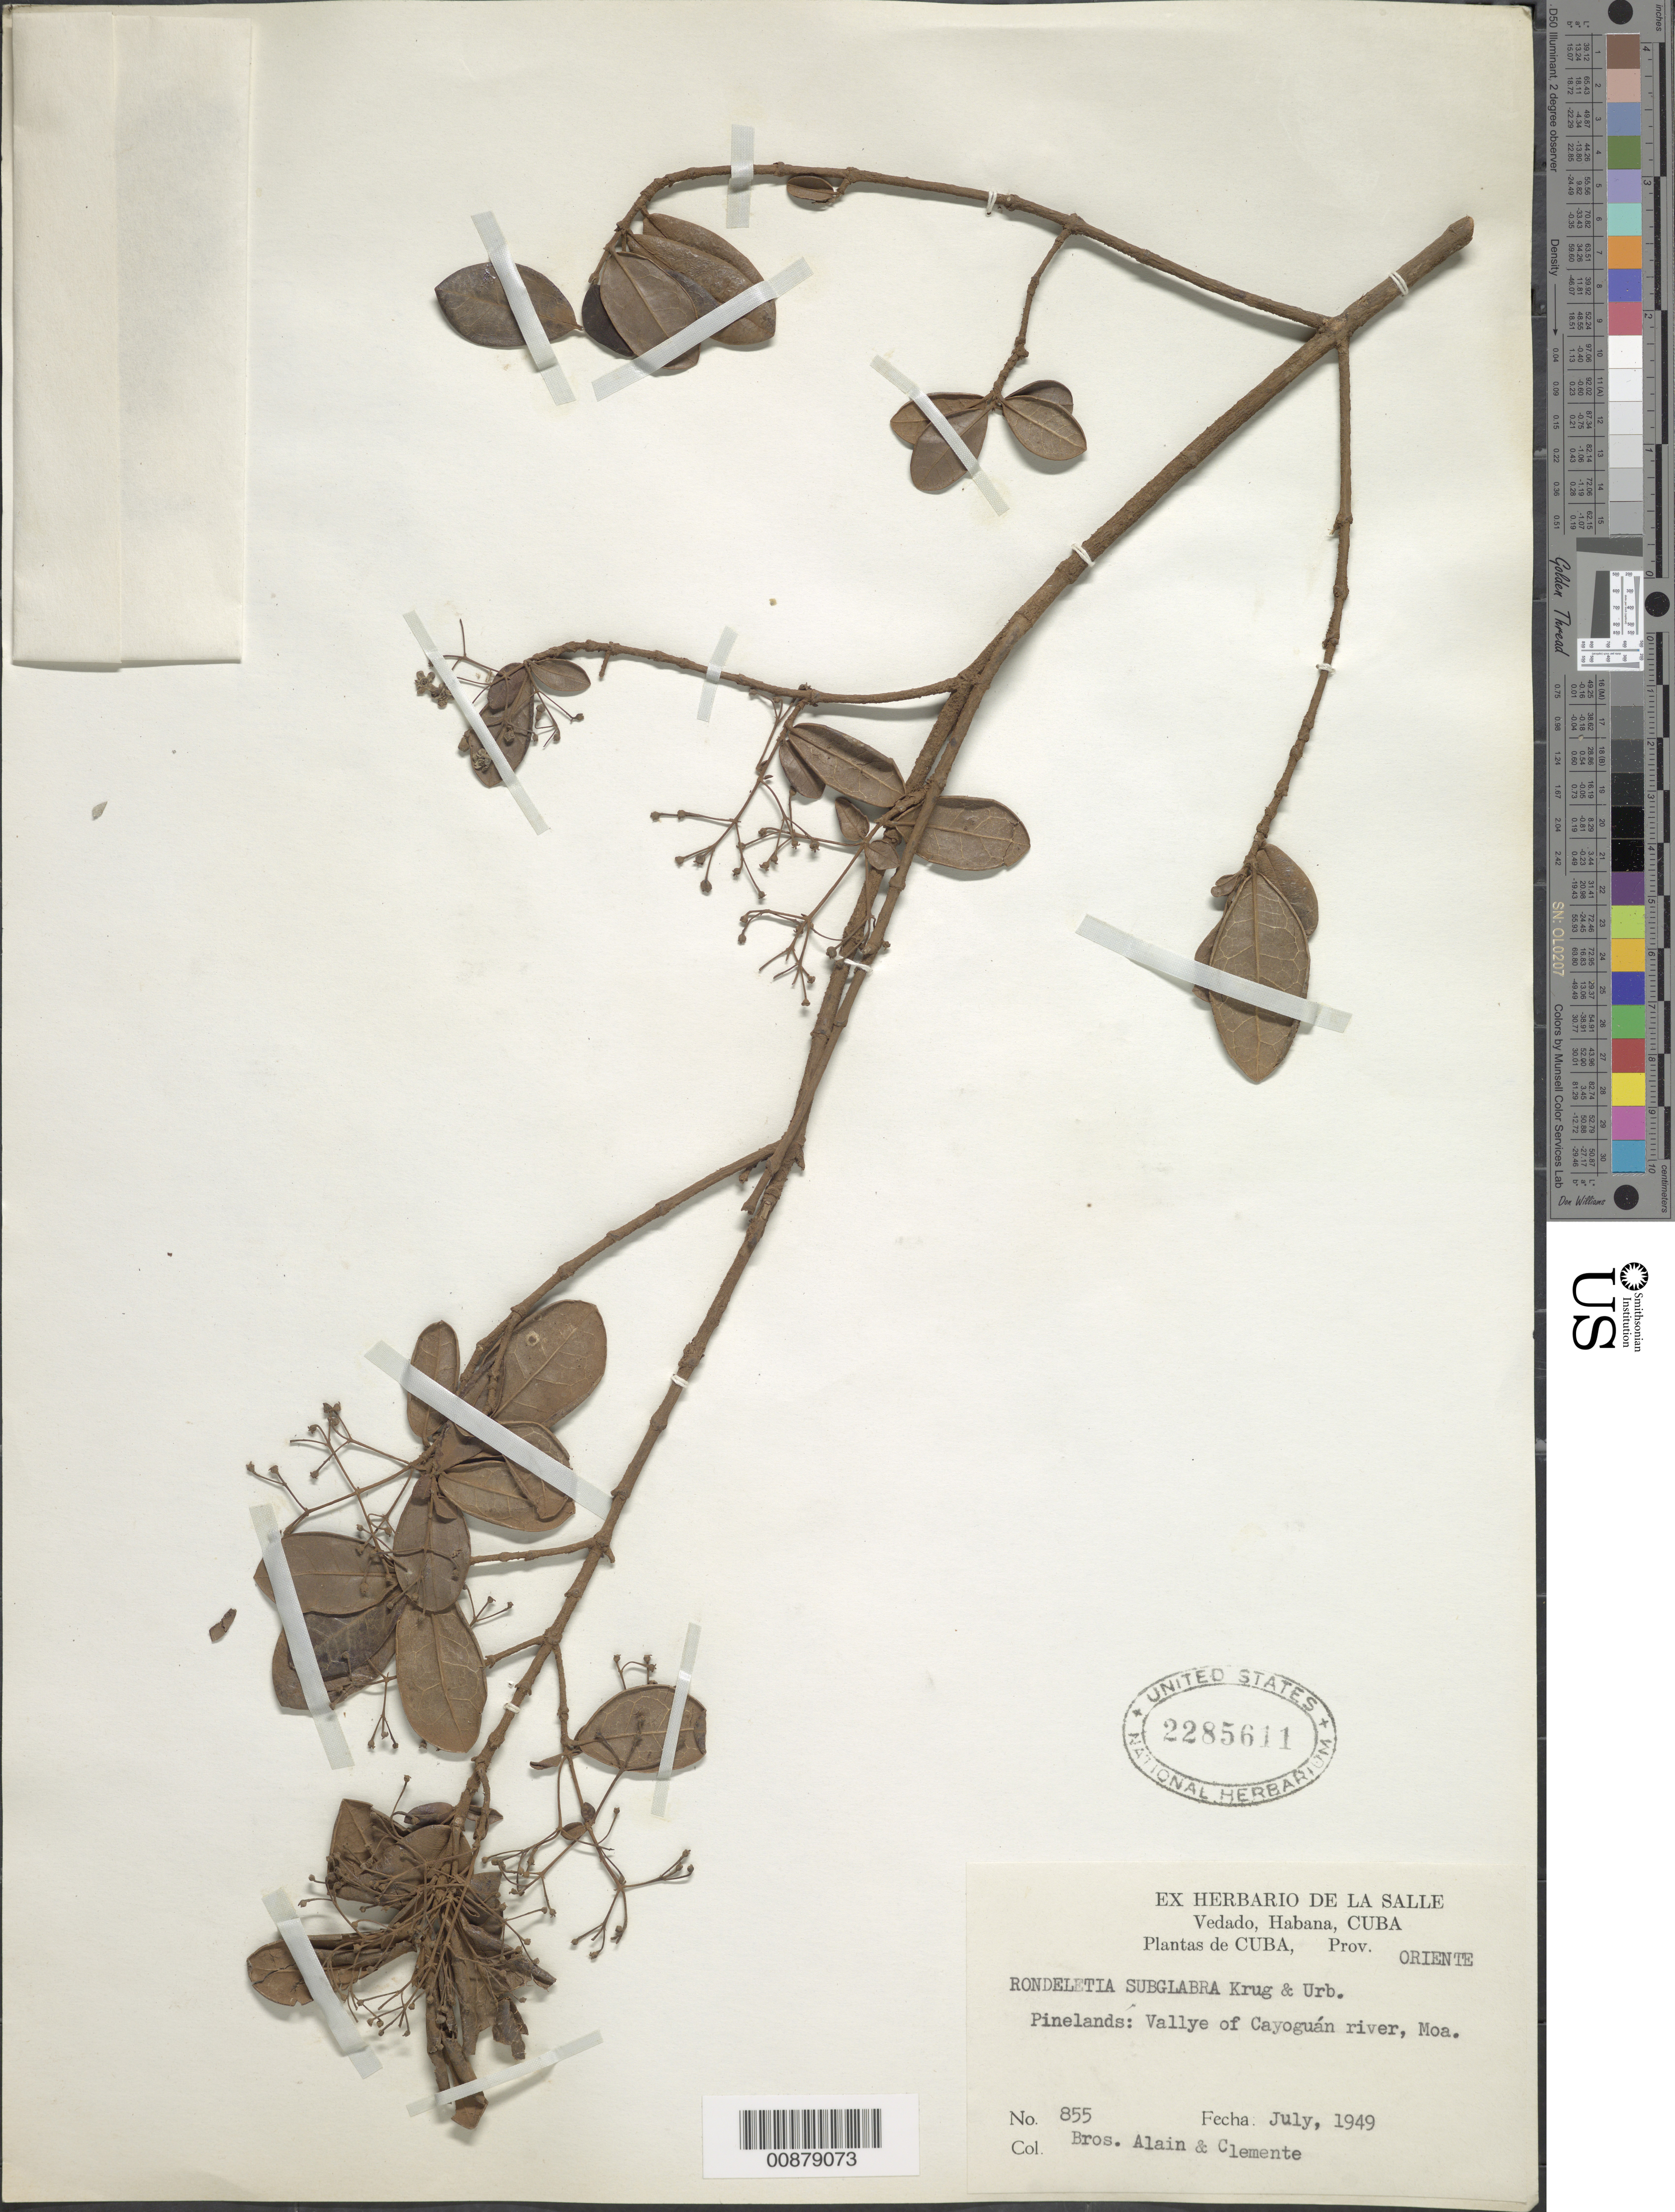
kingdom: Plantae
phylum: Tracheophyta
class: Magnoliopsida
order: Gentianales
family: Rubiaceae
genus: Rondeletia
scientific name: Rondeletia subglabra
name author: Krug & Urb.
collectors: A. H. Liogier & Bro. Clemente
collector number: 855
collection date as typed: Jul 1949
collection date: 1949-07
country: Cuba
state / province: Holguín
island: Cuba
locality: Valley of Cayoguán River, Moa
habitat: Pinelands.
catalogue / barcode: US 2285611